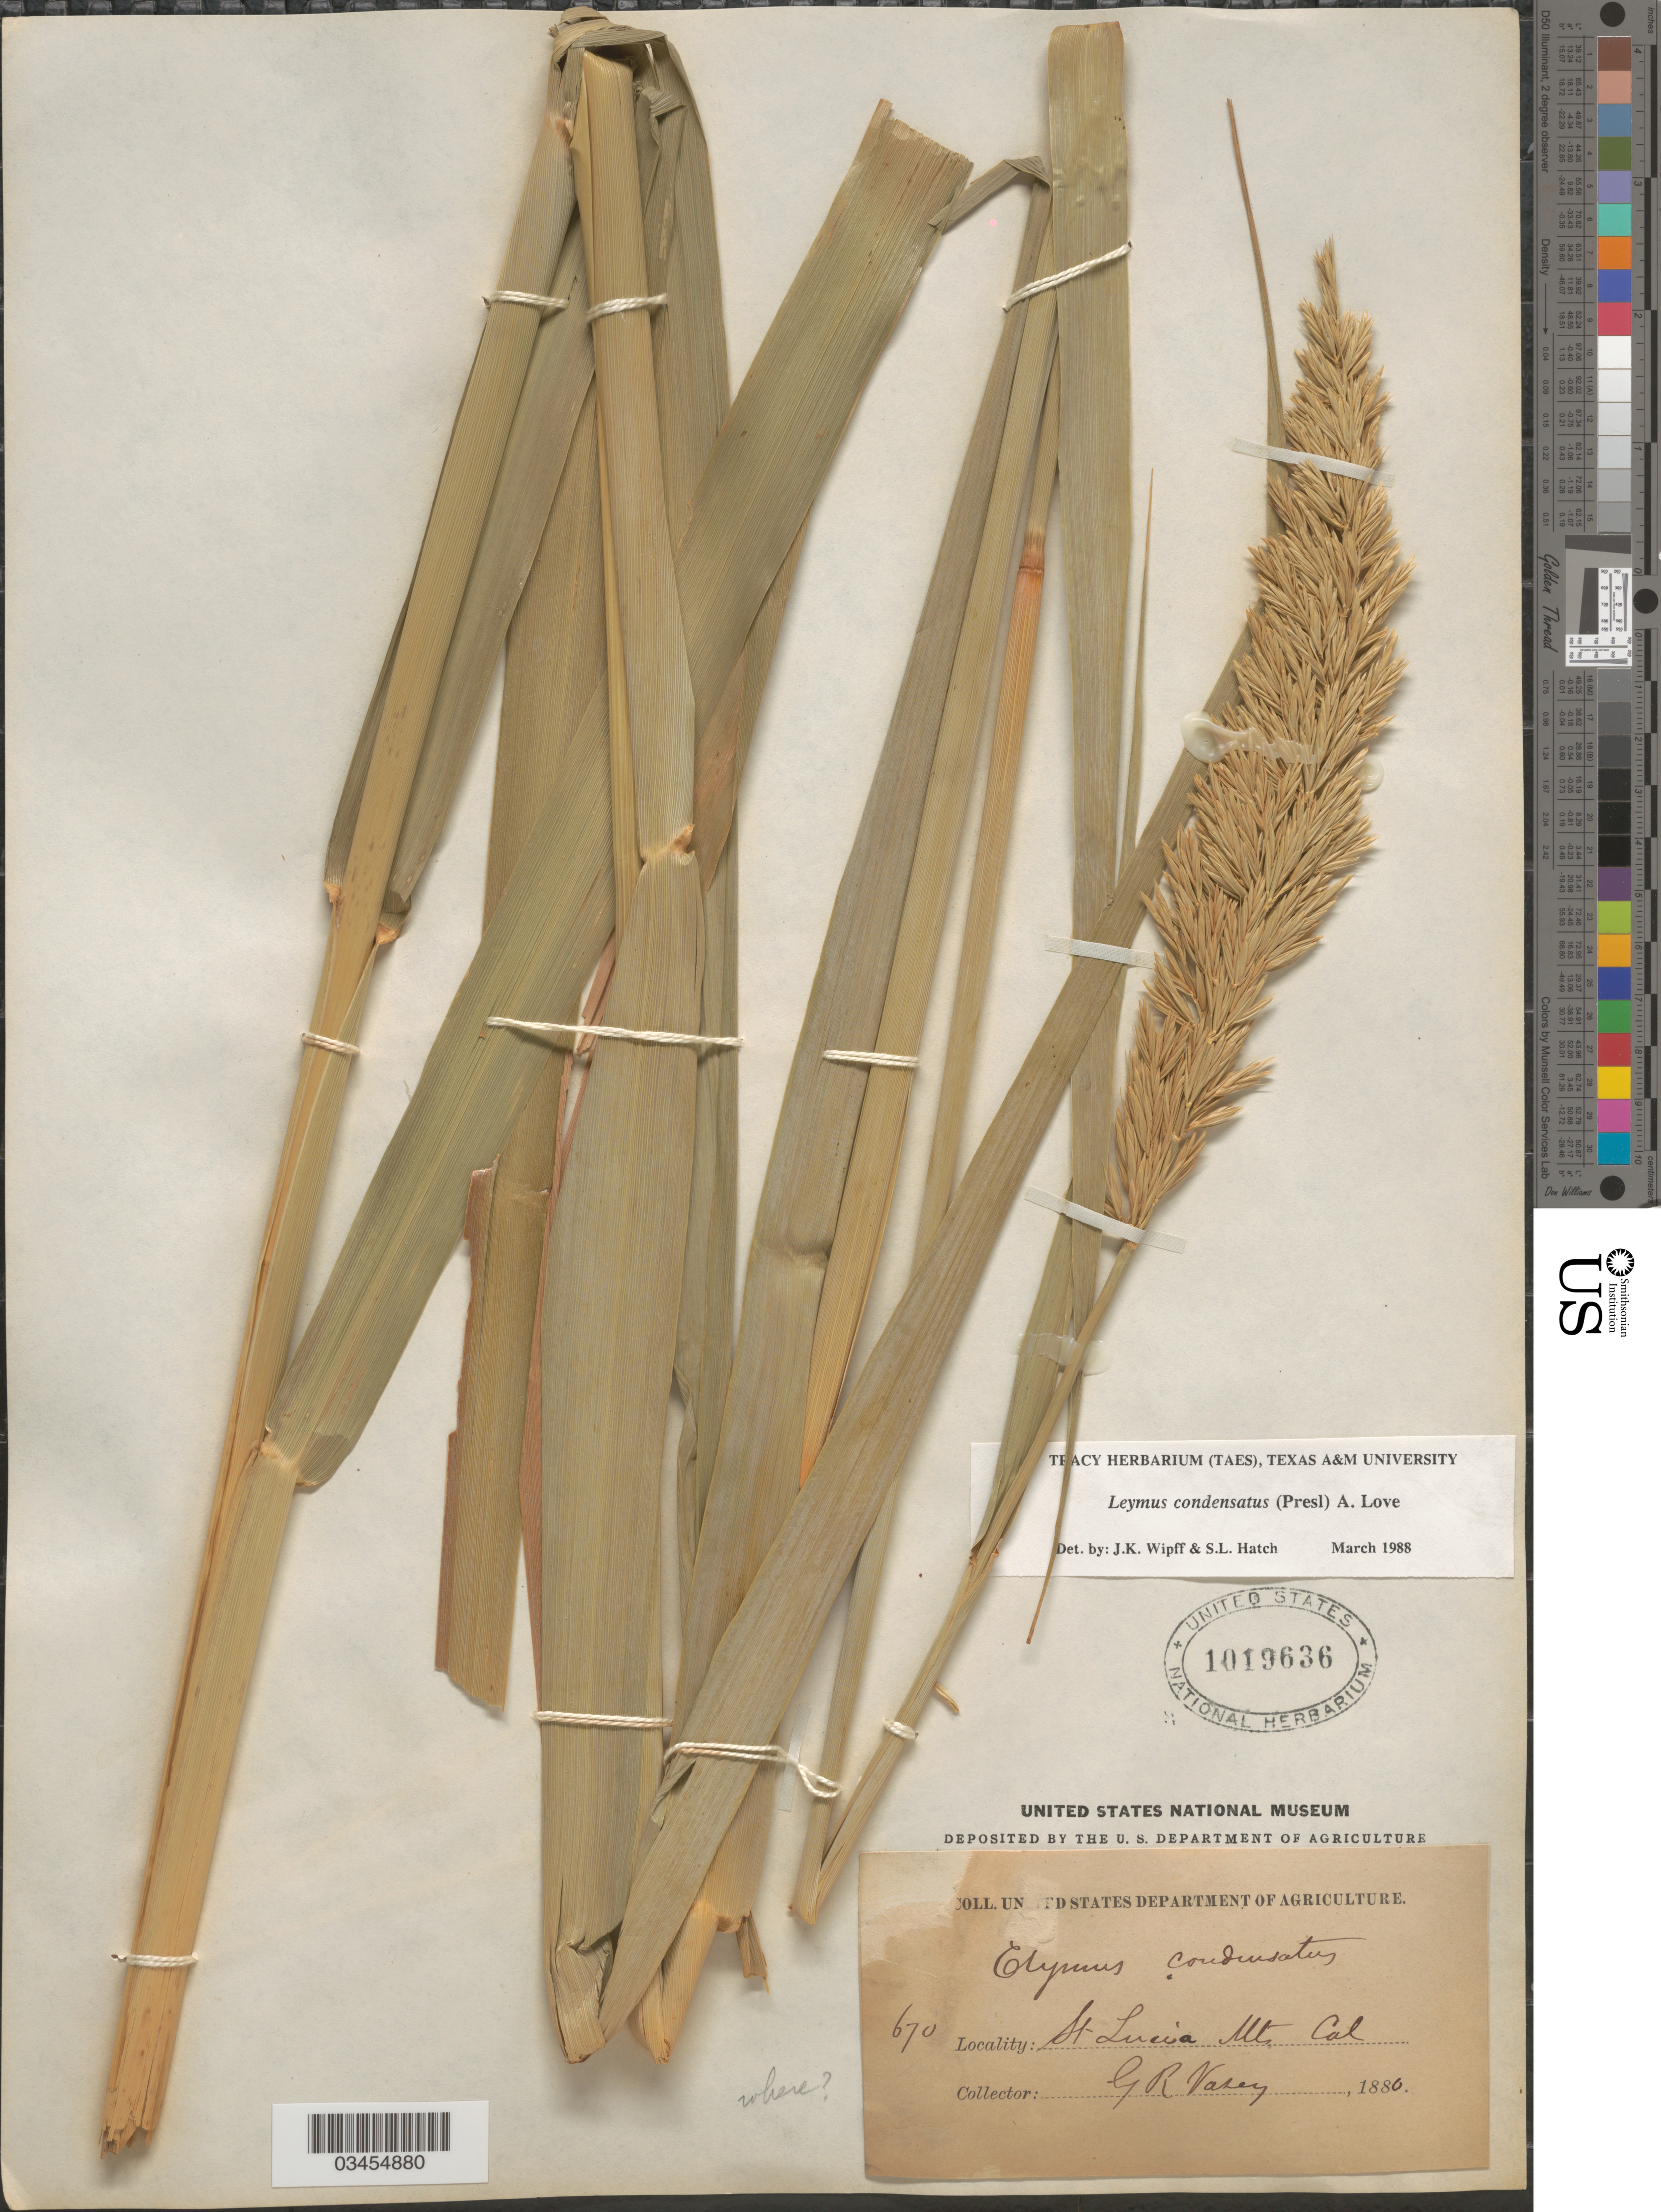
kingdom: Plantae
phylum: Tracheophyta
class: Liliopsida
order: Poales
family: Poaceae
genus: Leymus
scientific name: Leymus condensatus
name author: (J. Presl) Á. Löve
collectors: G. R. Vasey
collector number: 670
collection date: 1886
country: United States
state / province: California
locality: St. Lucia Mts.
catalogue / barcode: US 1019636